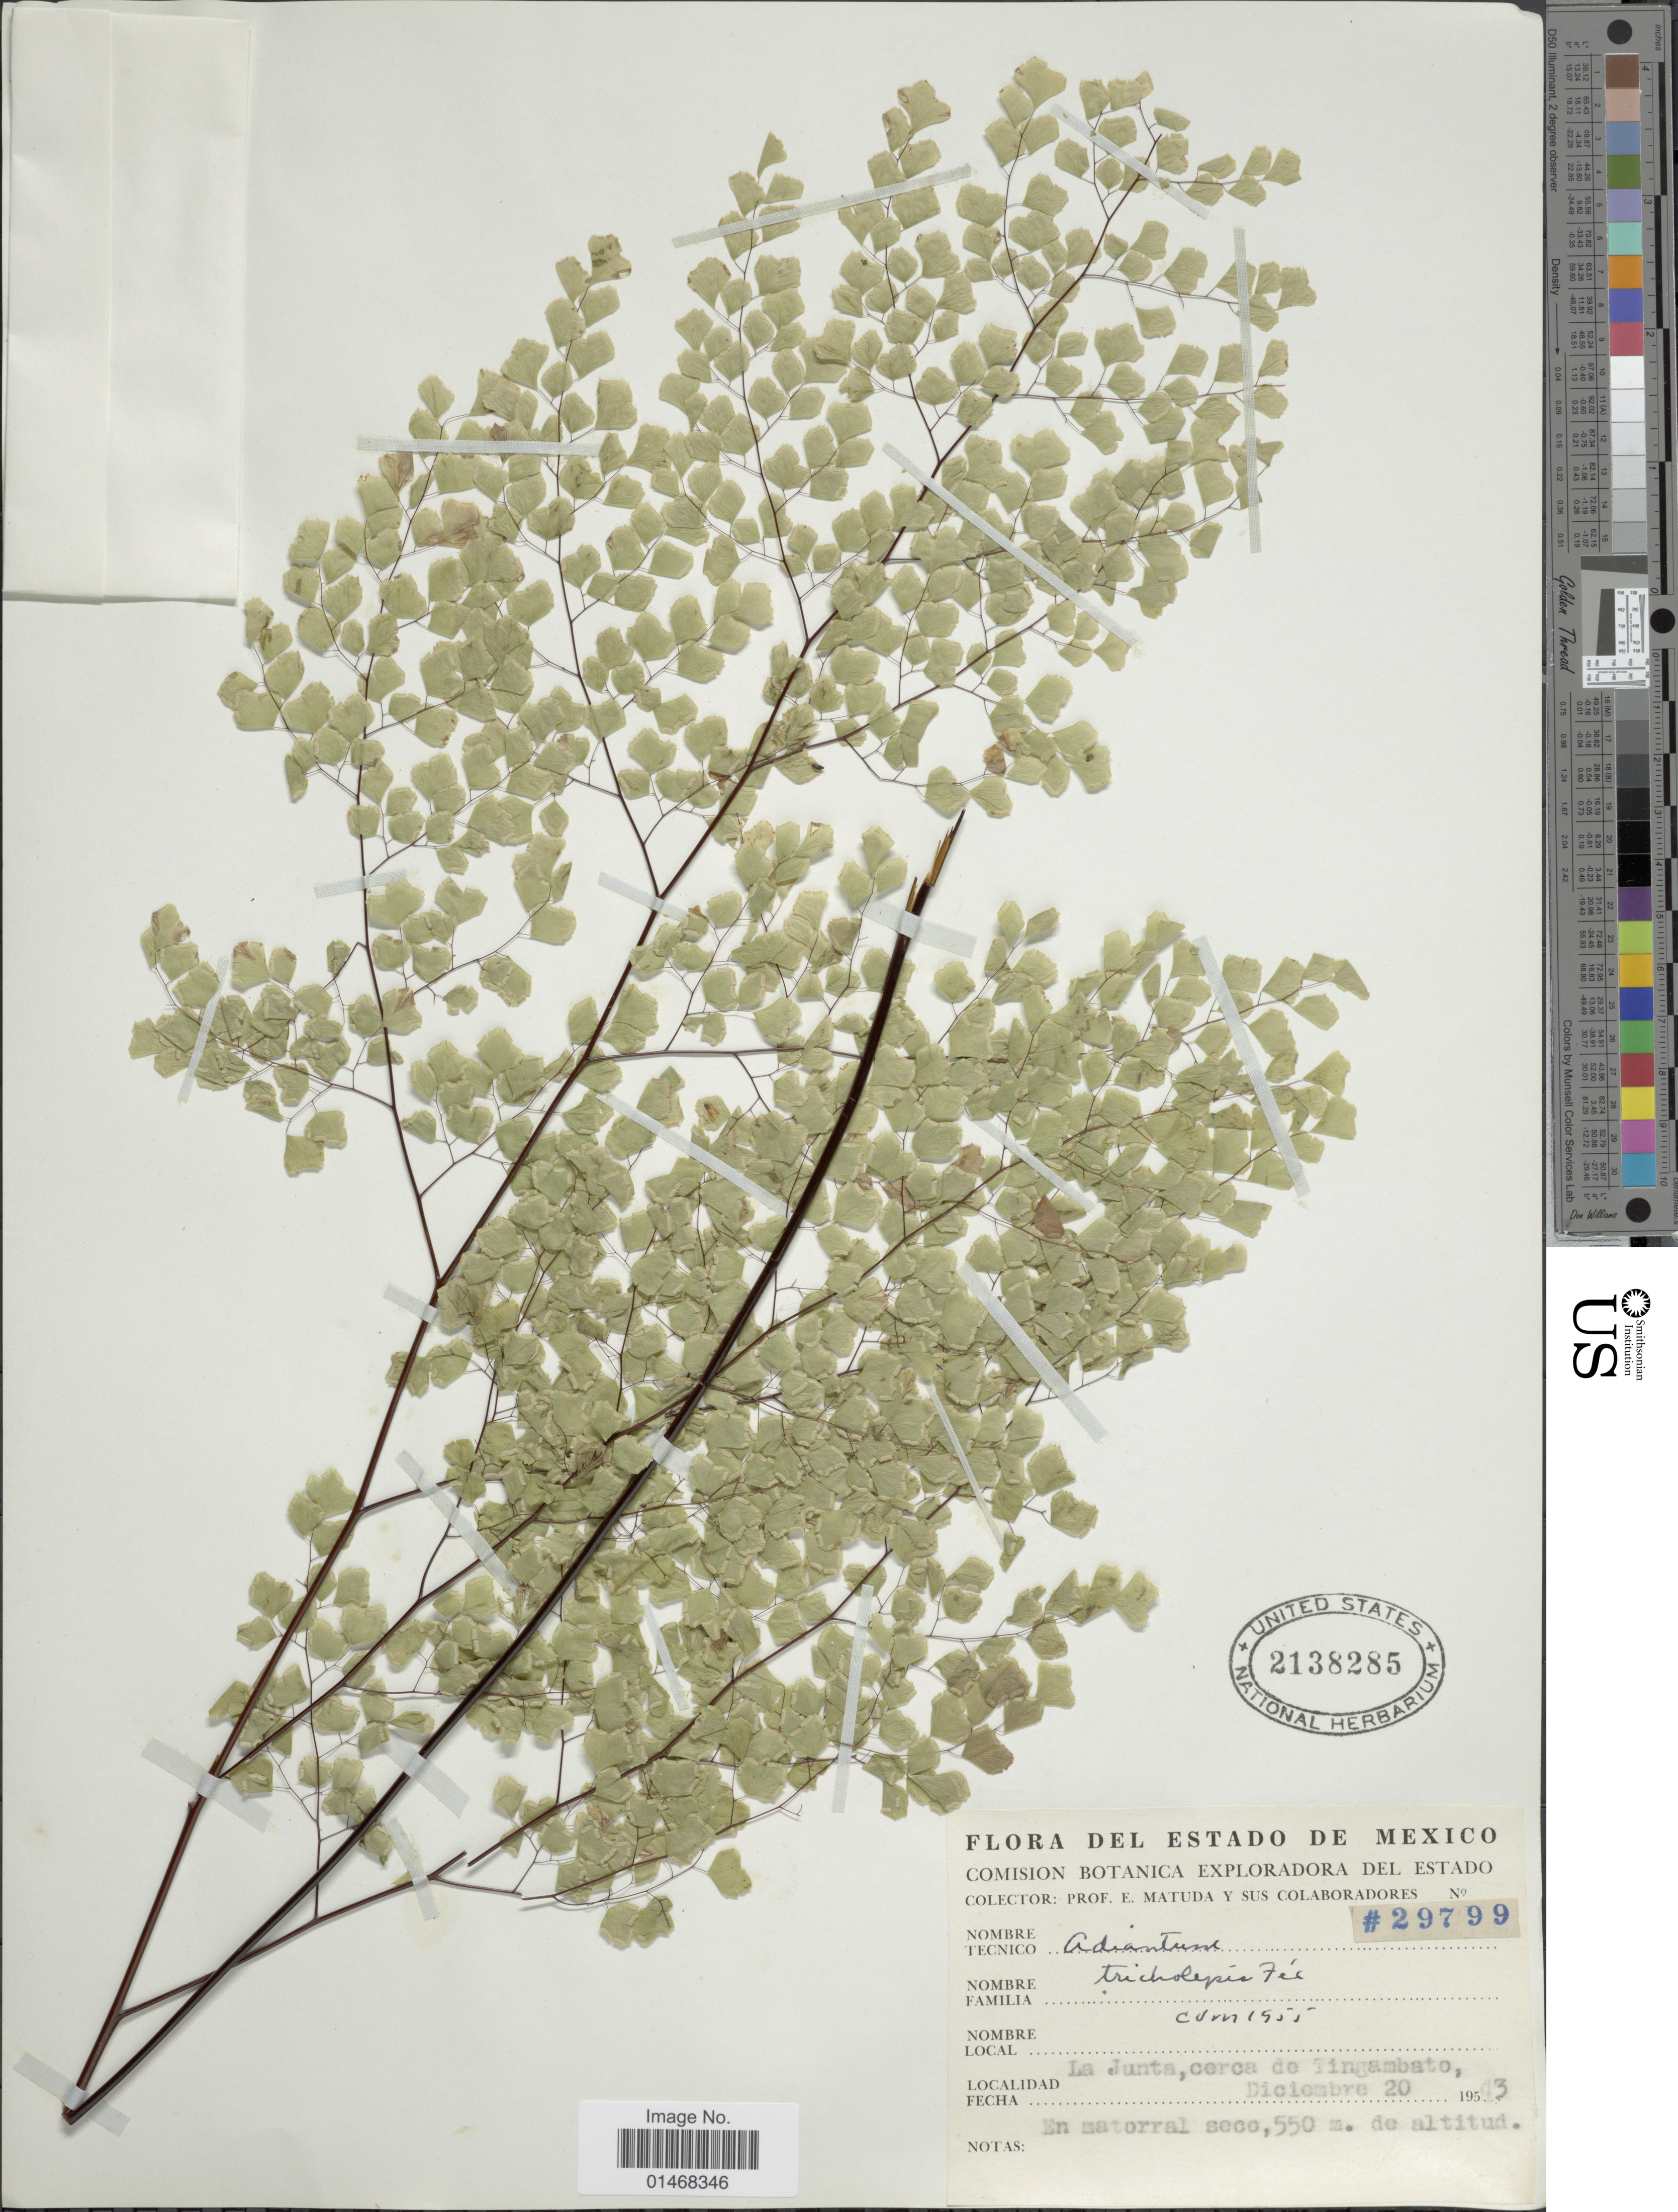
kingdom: Plantae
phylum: Tracheophyta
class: Polypodiopsida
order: Polypodiales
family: Pteridaceae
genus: Adiantum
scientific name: Adiantum tricholepis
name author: Fée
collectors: E. Matuda & et al.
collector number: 29799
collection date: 1993-12-20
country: Mexico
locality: La Junta, cerca de Tingambato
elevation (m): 550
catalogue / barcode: US 2138285